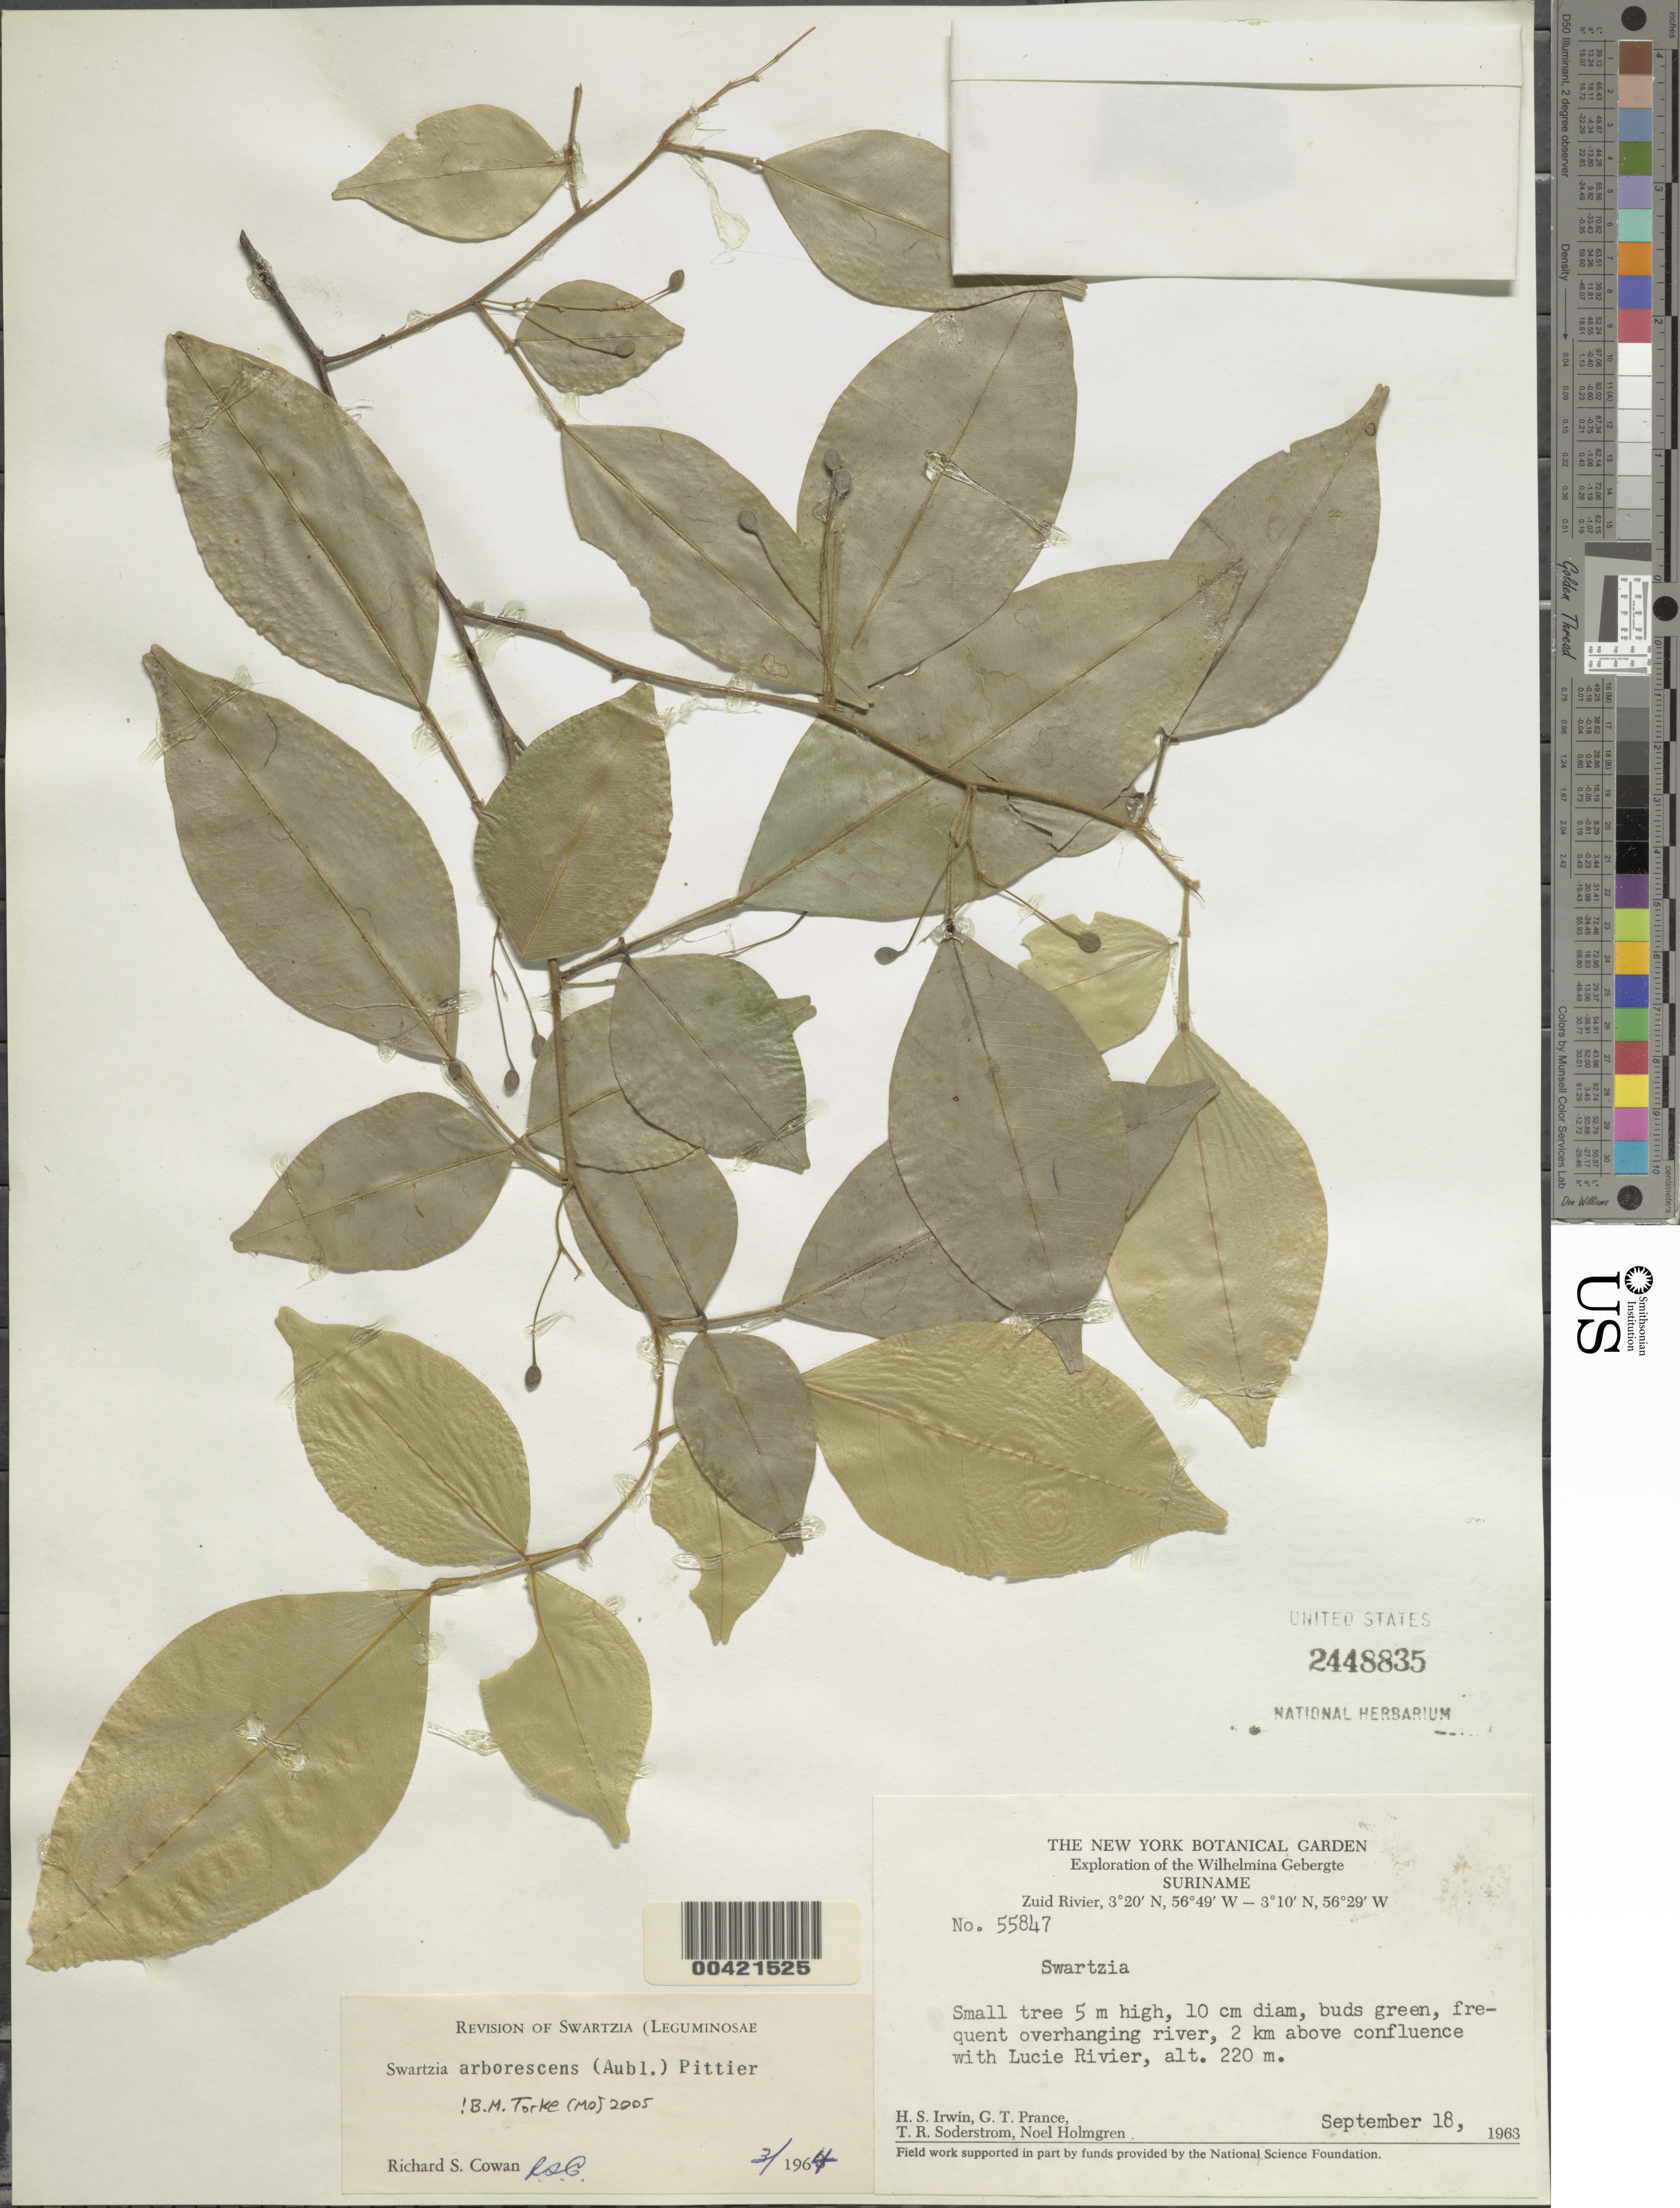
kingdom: Plantae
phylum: Tracheophyta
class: Magnoliopsida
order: Fabales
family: Fabaceae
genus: Swartzia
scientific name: Swartzia arborescens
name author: (Aubl.) Pittier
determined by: Cowan, R. S.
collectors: H. Irwin, G. T. Prance, T. R. Soderstrom & N. H. Holmgren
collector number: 55847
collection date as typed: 18 Sep 1963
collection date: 1963-09-18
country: Suriname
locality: Zuid river, 2 km above confluence with lucie river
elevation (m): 220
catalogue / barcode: US 2448835